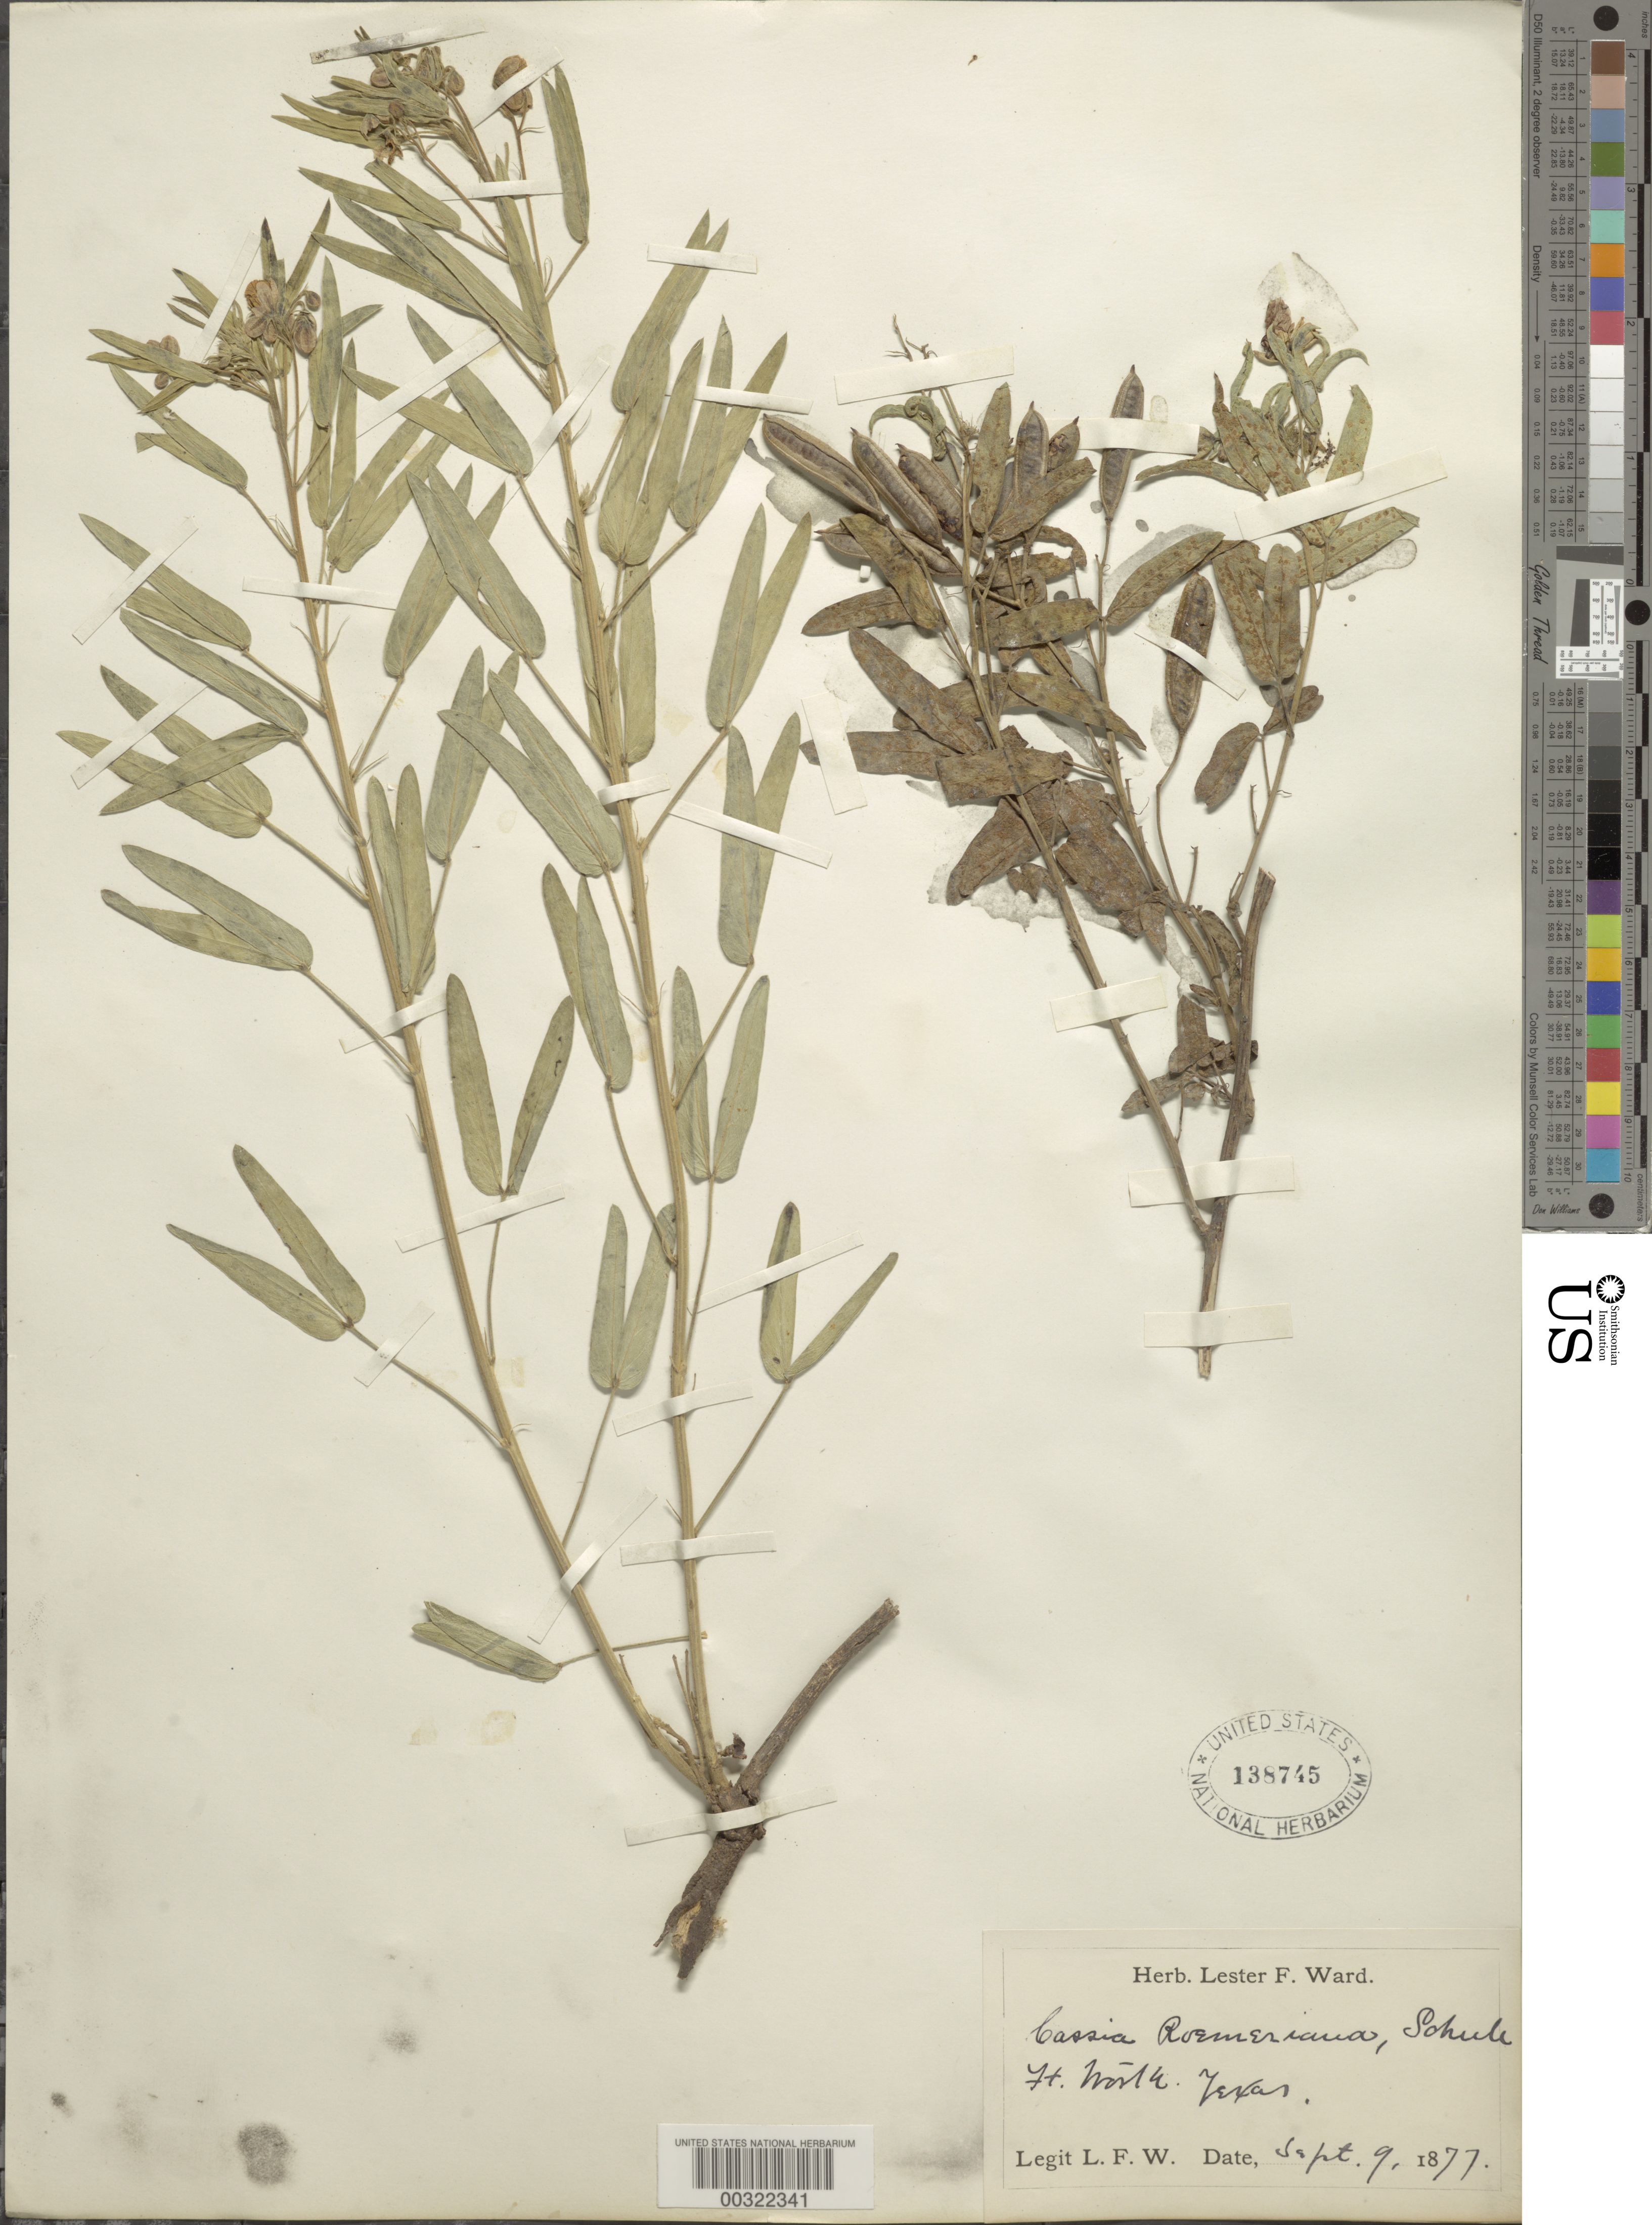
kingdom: Plantae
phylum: Tracheophyta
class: Magnoliopsida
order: Fabales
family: Fabaceae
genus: Senna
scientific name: Senna roemeriana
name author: (Scheele) H.S. Irwin & Barneby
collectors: L. F. Ward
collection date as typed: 09 Sep 1877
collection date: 1877-09-09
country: United States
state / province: Texas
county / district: Tarrant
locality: Fort worth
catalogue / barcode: US 138745